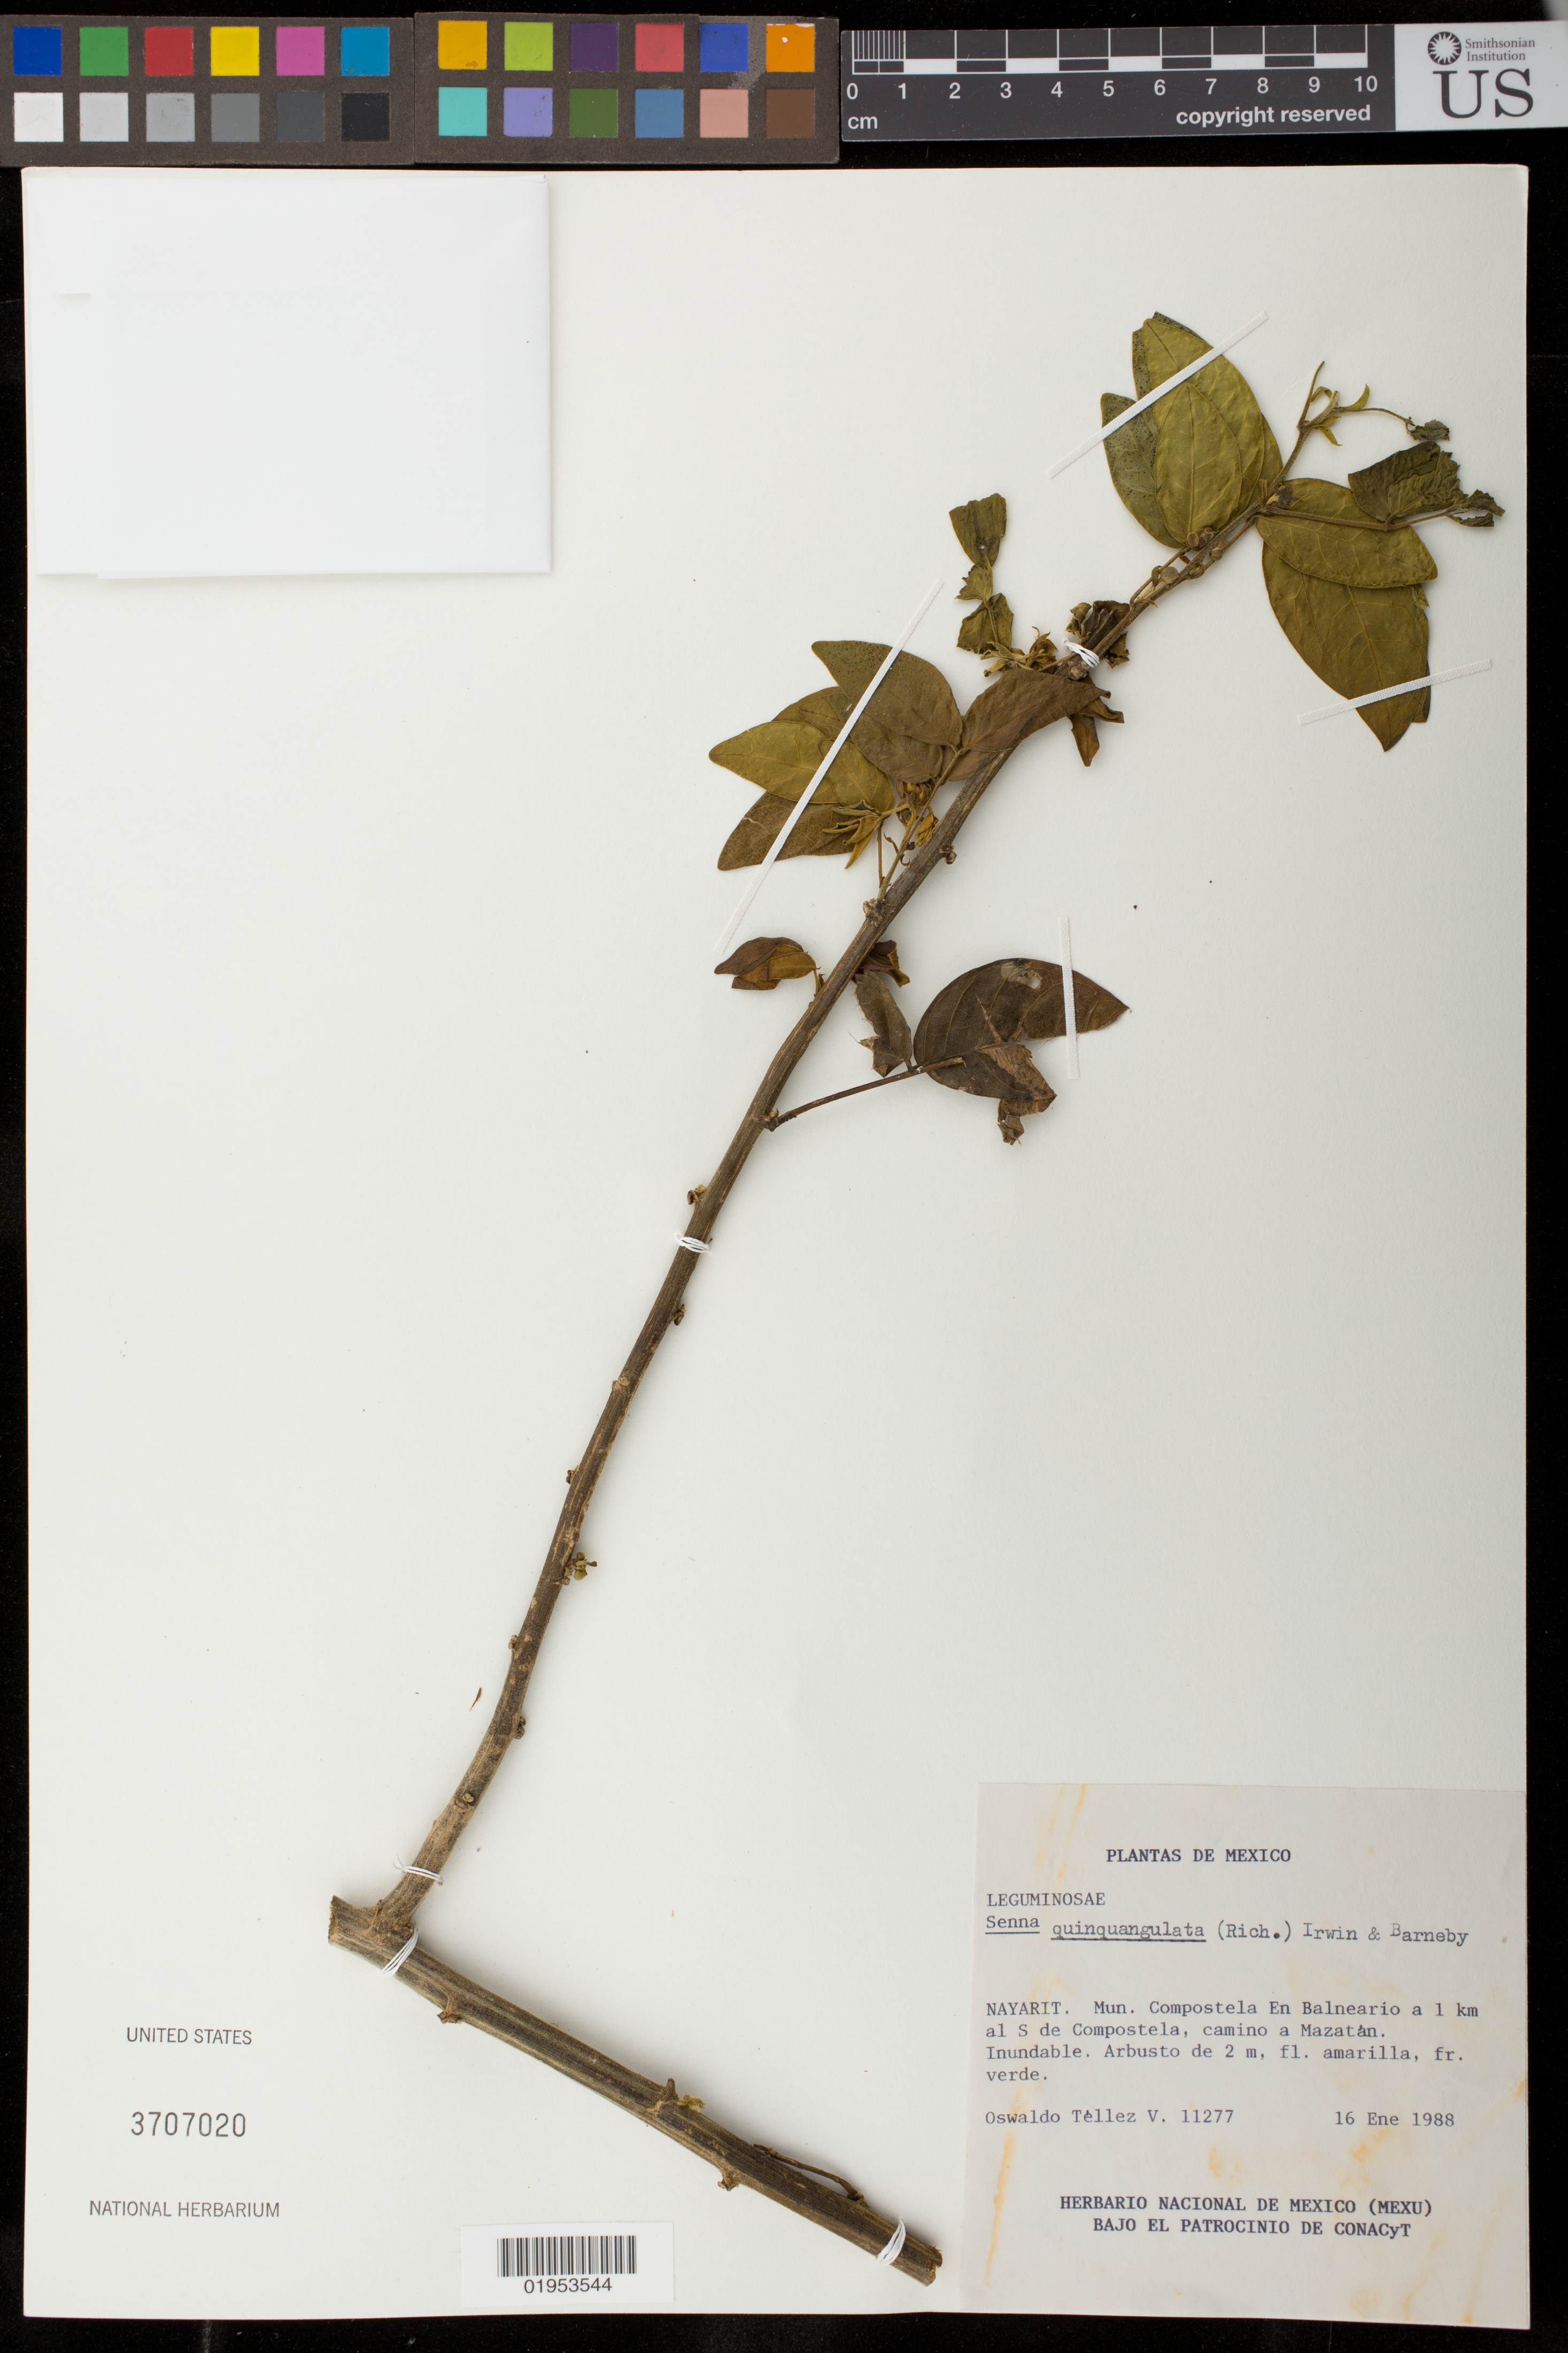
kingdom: Plantae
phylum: Tracheophyta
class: Magnoliopsida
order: Fabales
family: Fabaceae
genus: Senna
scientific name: Senna quinquangulata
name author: (Rich.) H.S. Irwin & Barneby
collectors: O. Téllez V.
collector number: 11277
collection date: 1988-01-16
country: Mexico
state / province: Nayarit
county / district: Compostela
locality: En Balneario a 1 km. al S Compostela, camino a Mazatan.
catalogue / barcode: US 3707020